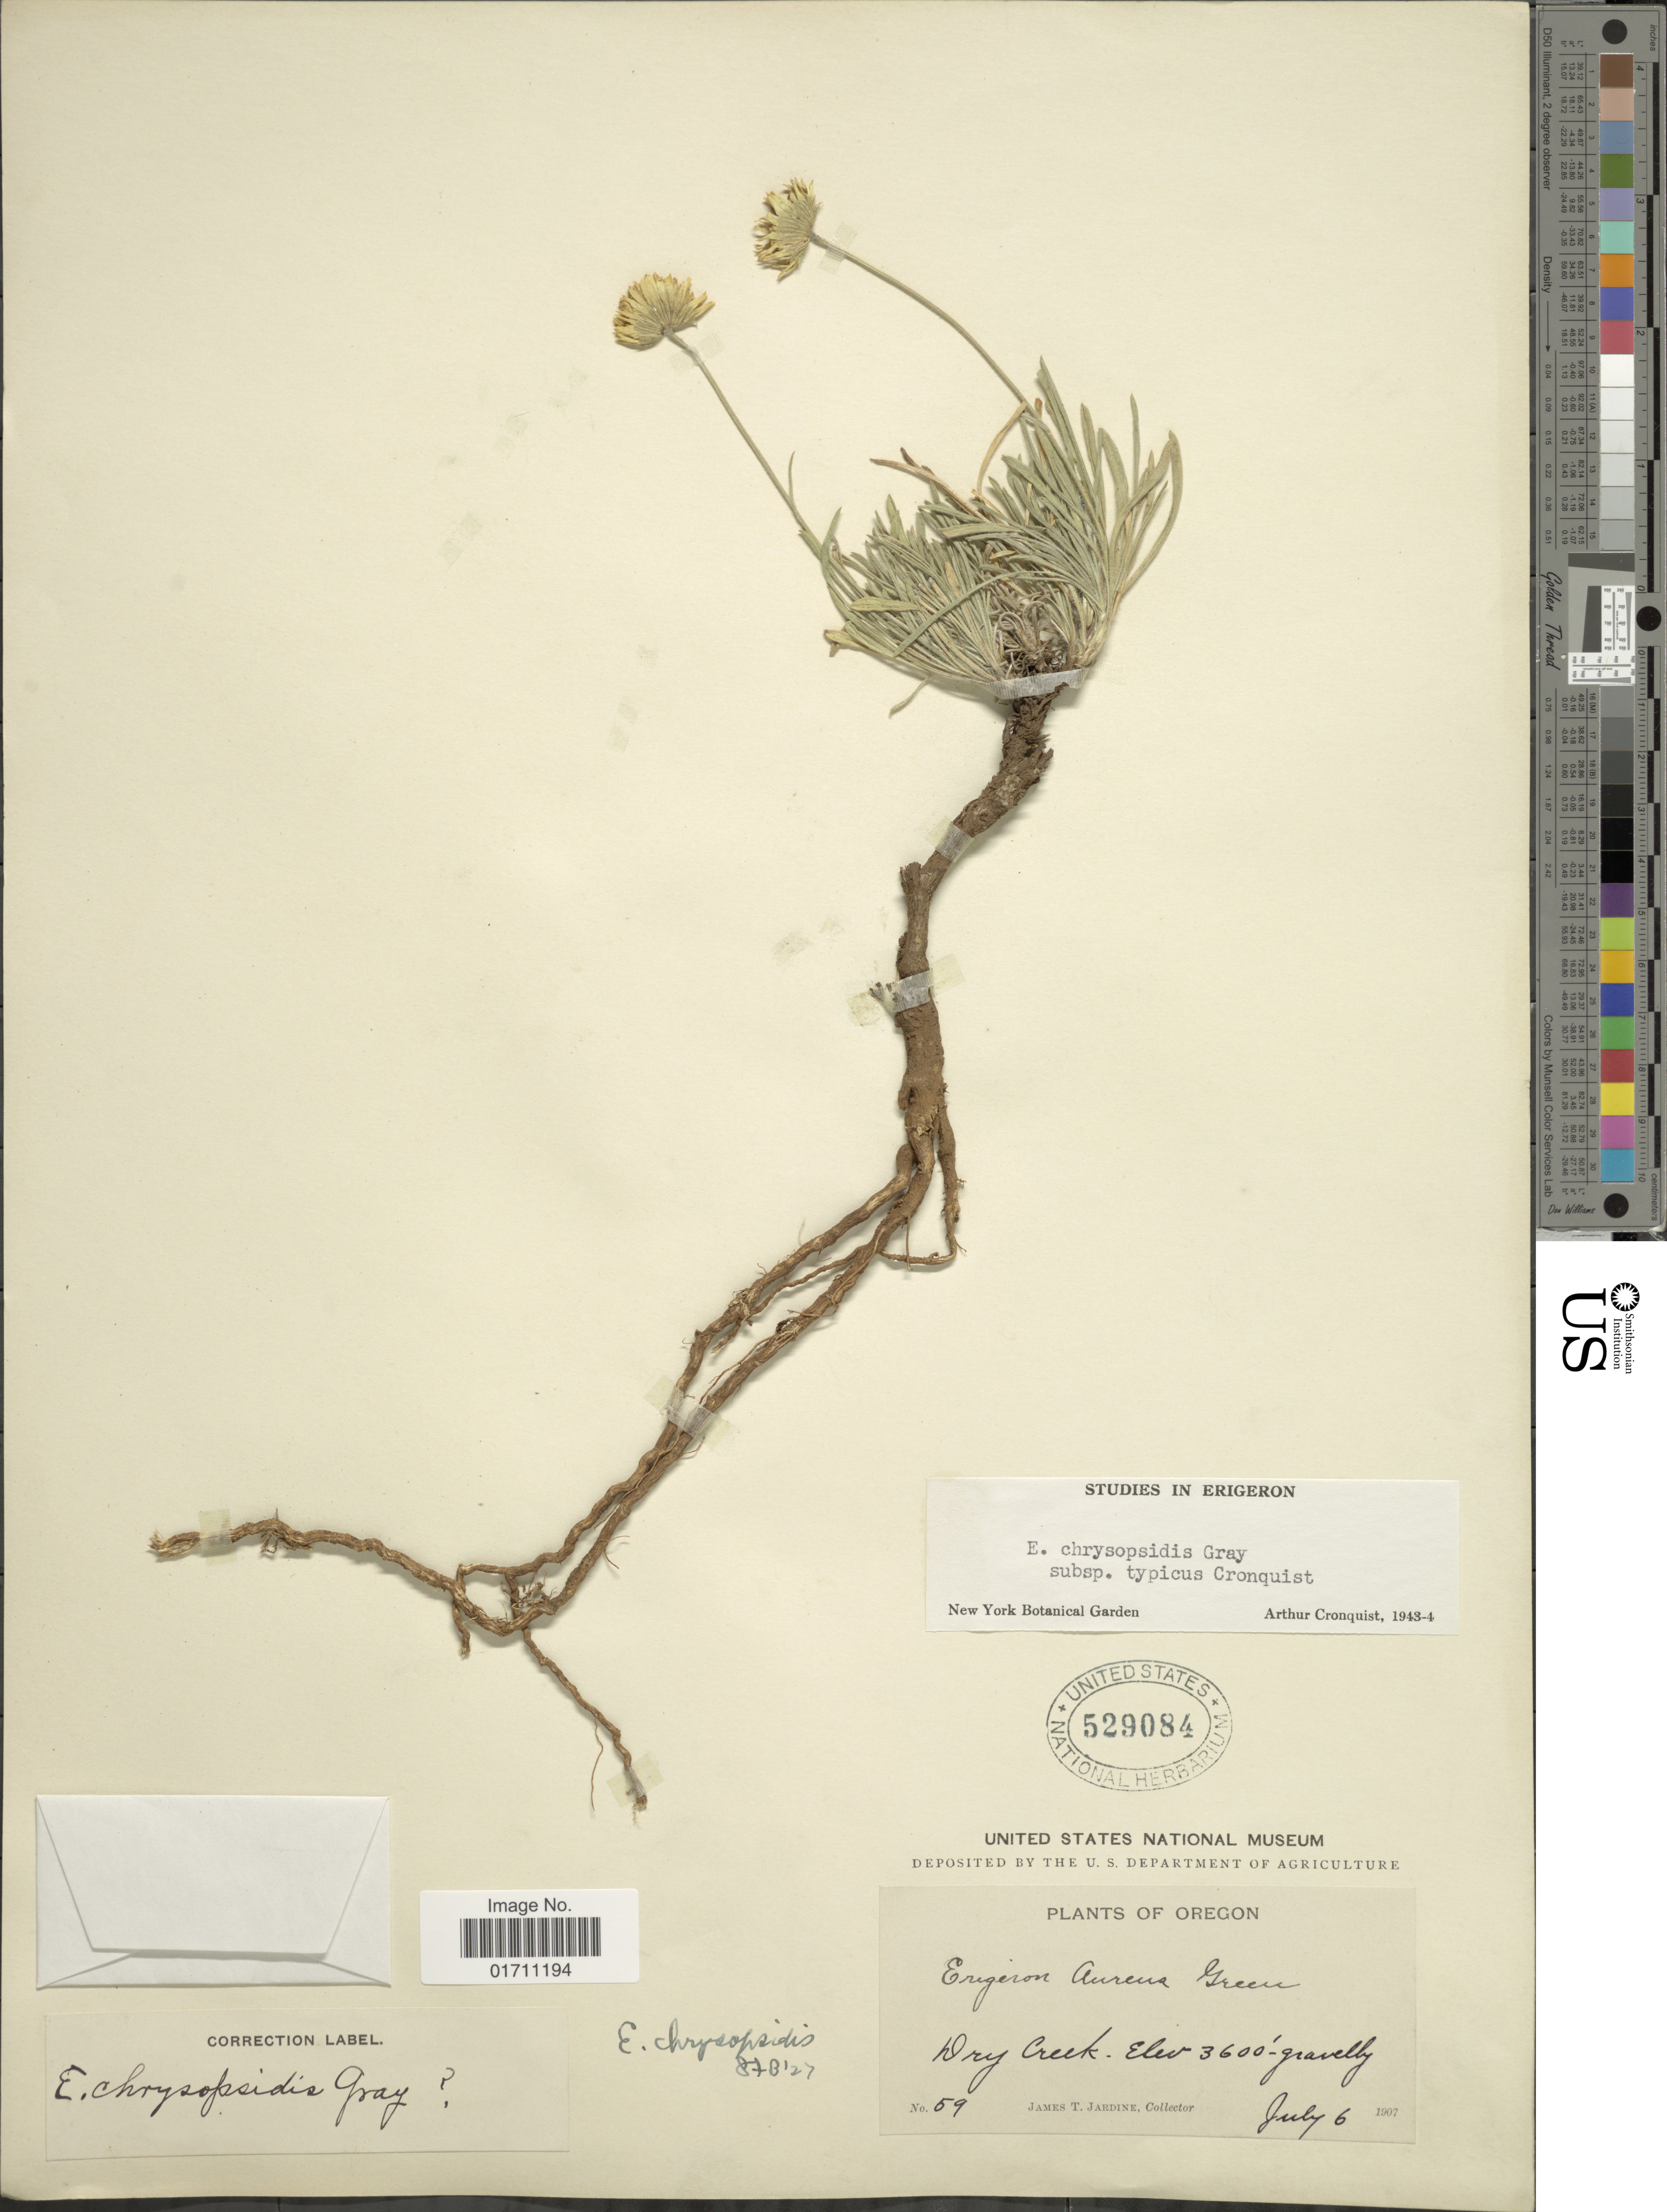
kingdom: Plantae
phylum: Tracheophyta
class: Magnoliopsida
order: Asterales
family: Asteraceae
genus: Erigeron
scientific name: Erigeron chrysopsidis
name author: A. Gray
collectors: J. T. Jardine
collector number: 59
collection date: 1907-07-06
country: United States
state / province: Oregon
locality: Dry Creek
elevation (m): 1097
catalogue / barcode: US 529084